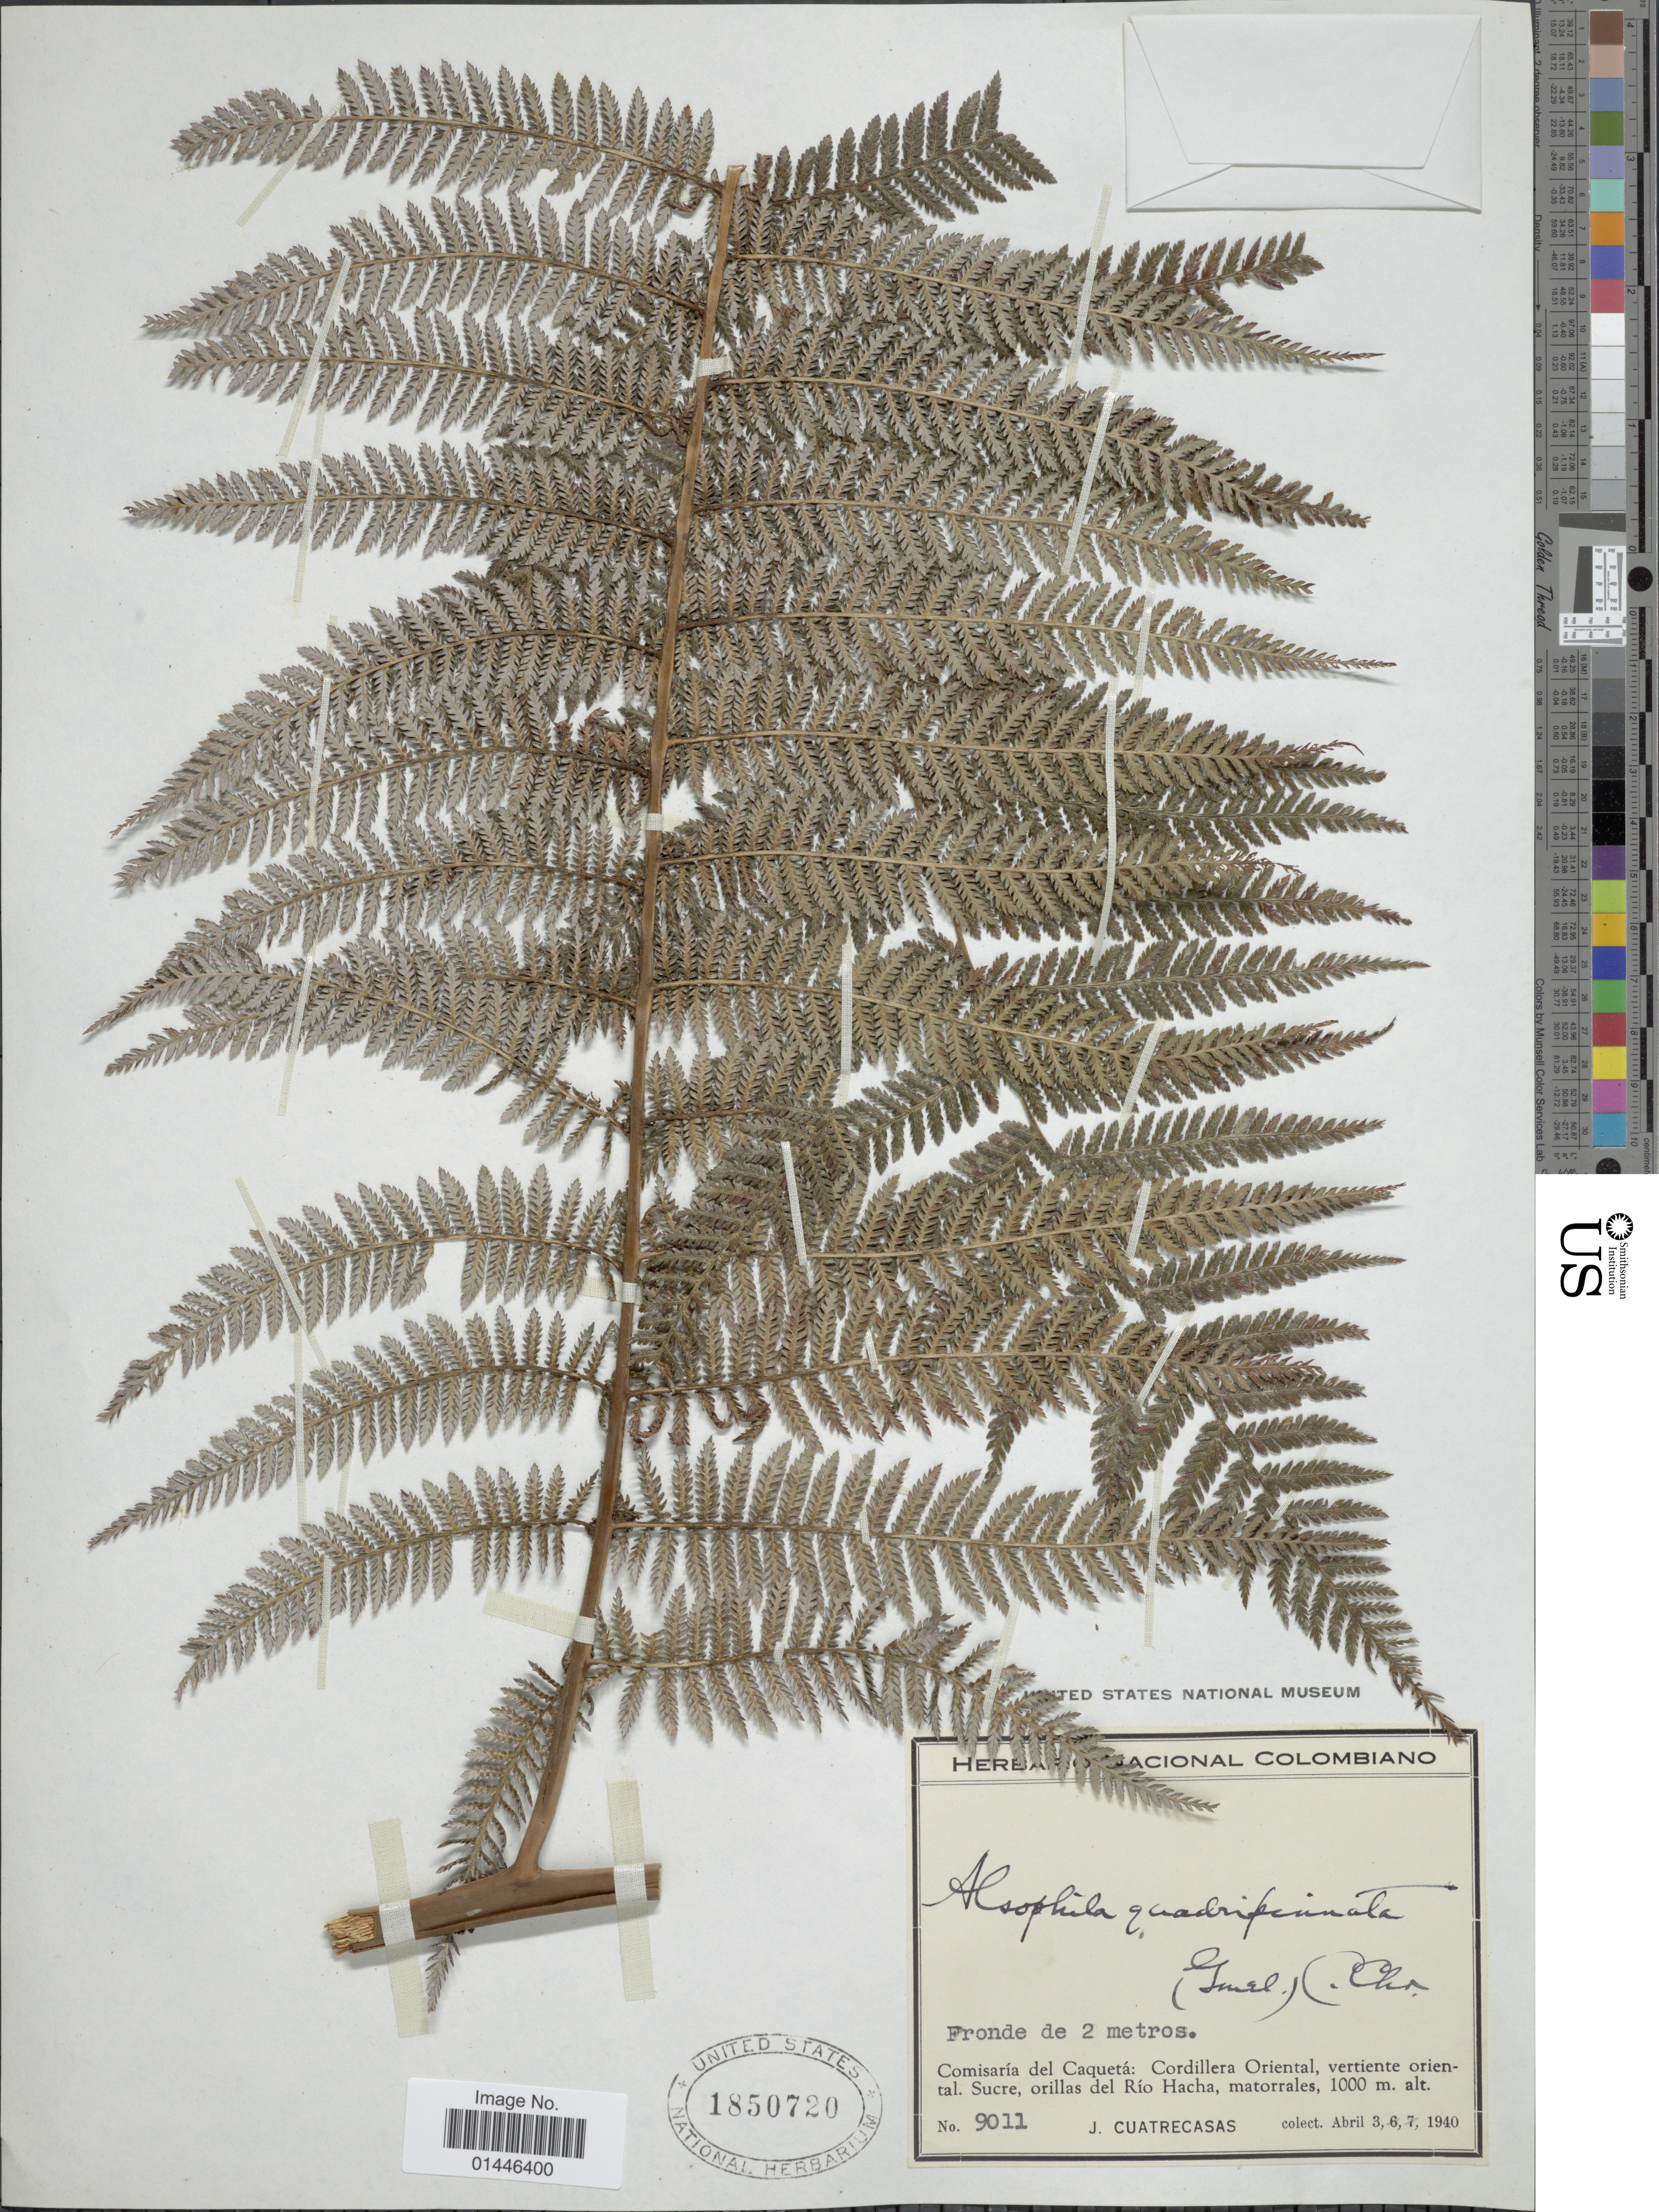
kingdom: Plantae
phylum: Tracheophyta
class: Polypodiopsida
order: Cyatheales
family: Dicksoniaceae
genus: Lophosoria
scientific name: Lophosoria quadripinnata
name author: (J.F. Gmel.) C. Chr.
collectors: J. Cuatrecasas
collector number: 9011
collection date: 1940-04-03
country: Colombia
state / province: Caquetá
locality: Cordillera Oriental, vertiente oriental. Sucre, orillas del Río Hacha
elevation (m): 1000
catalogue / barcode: US 1850720